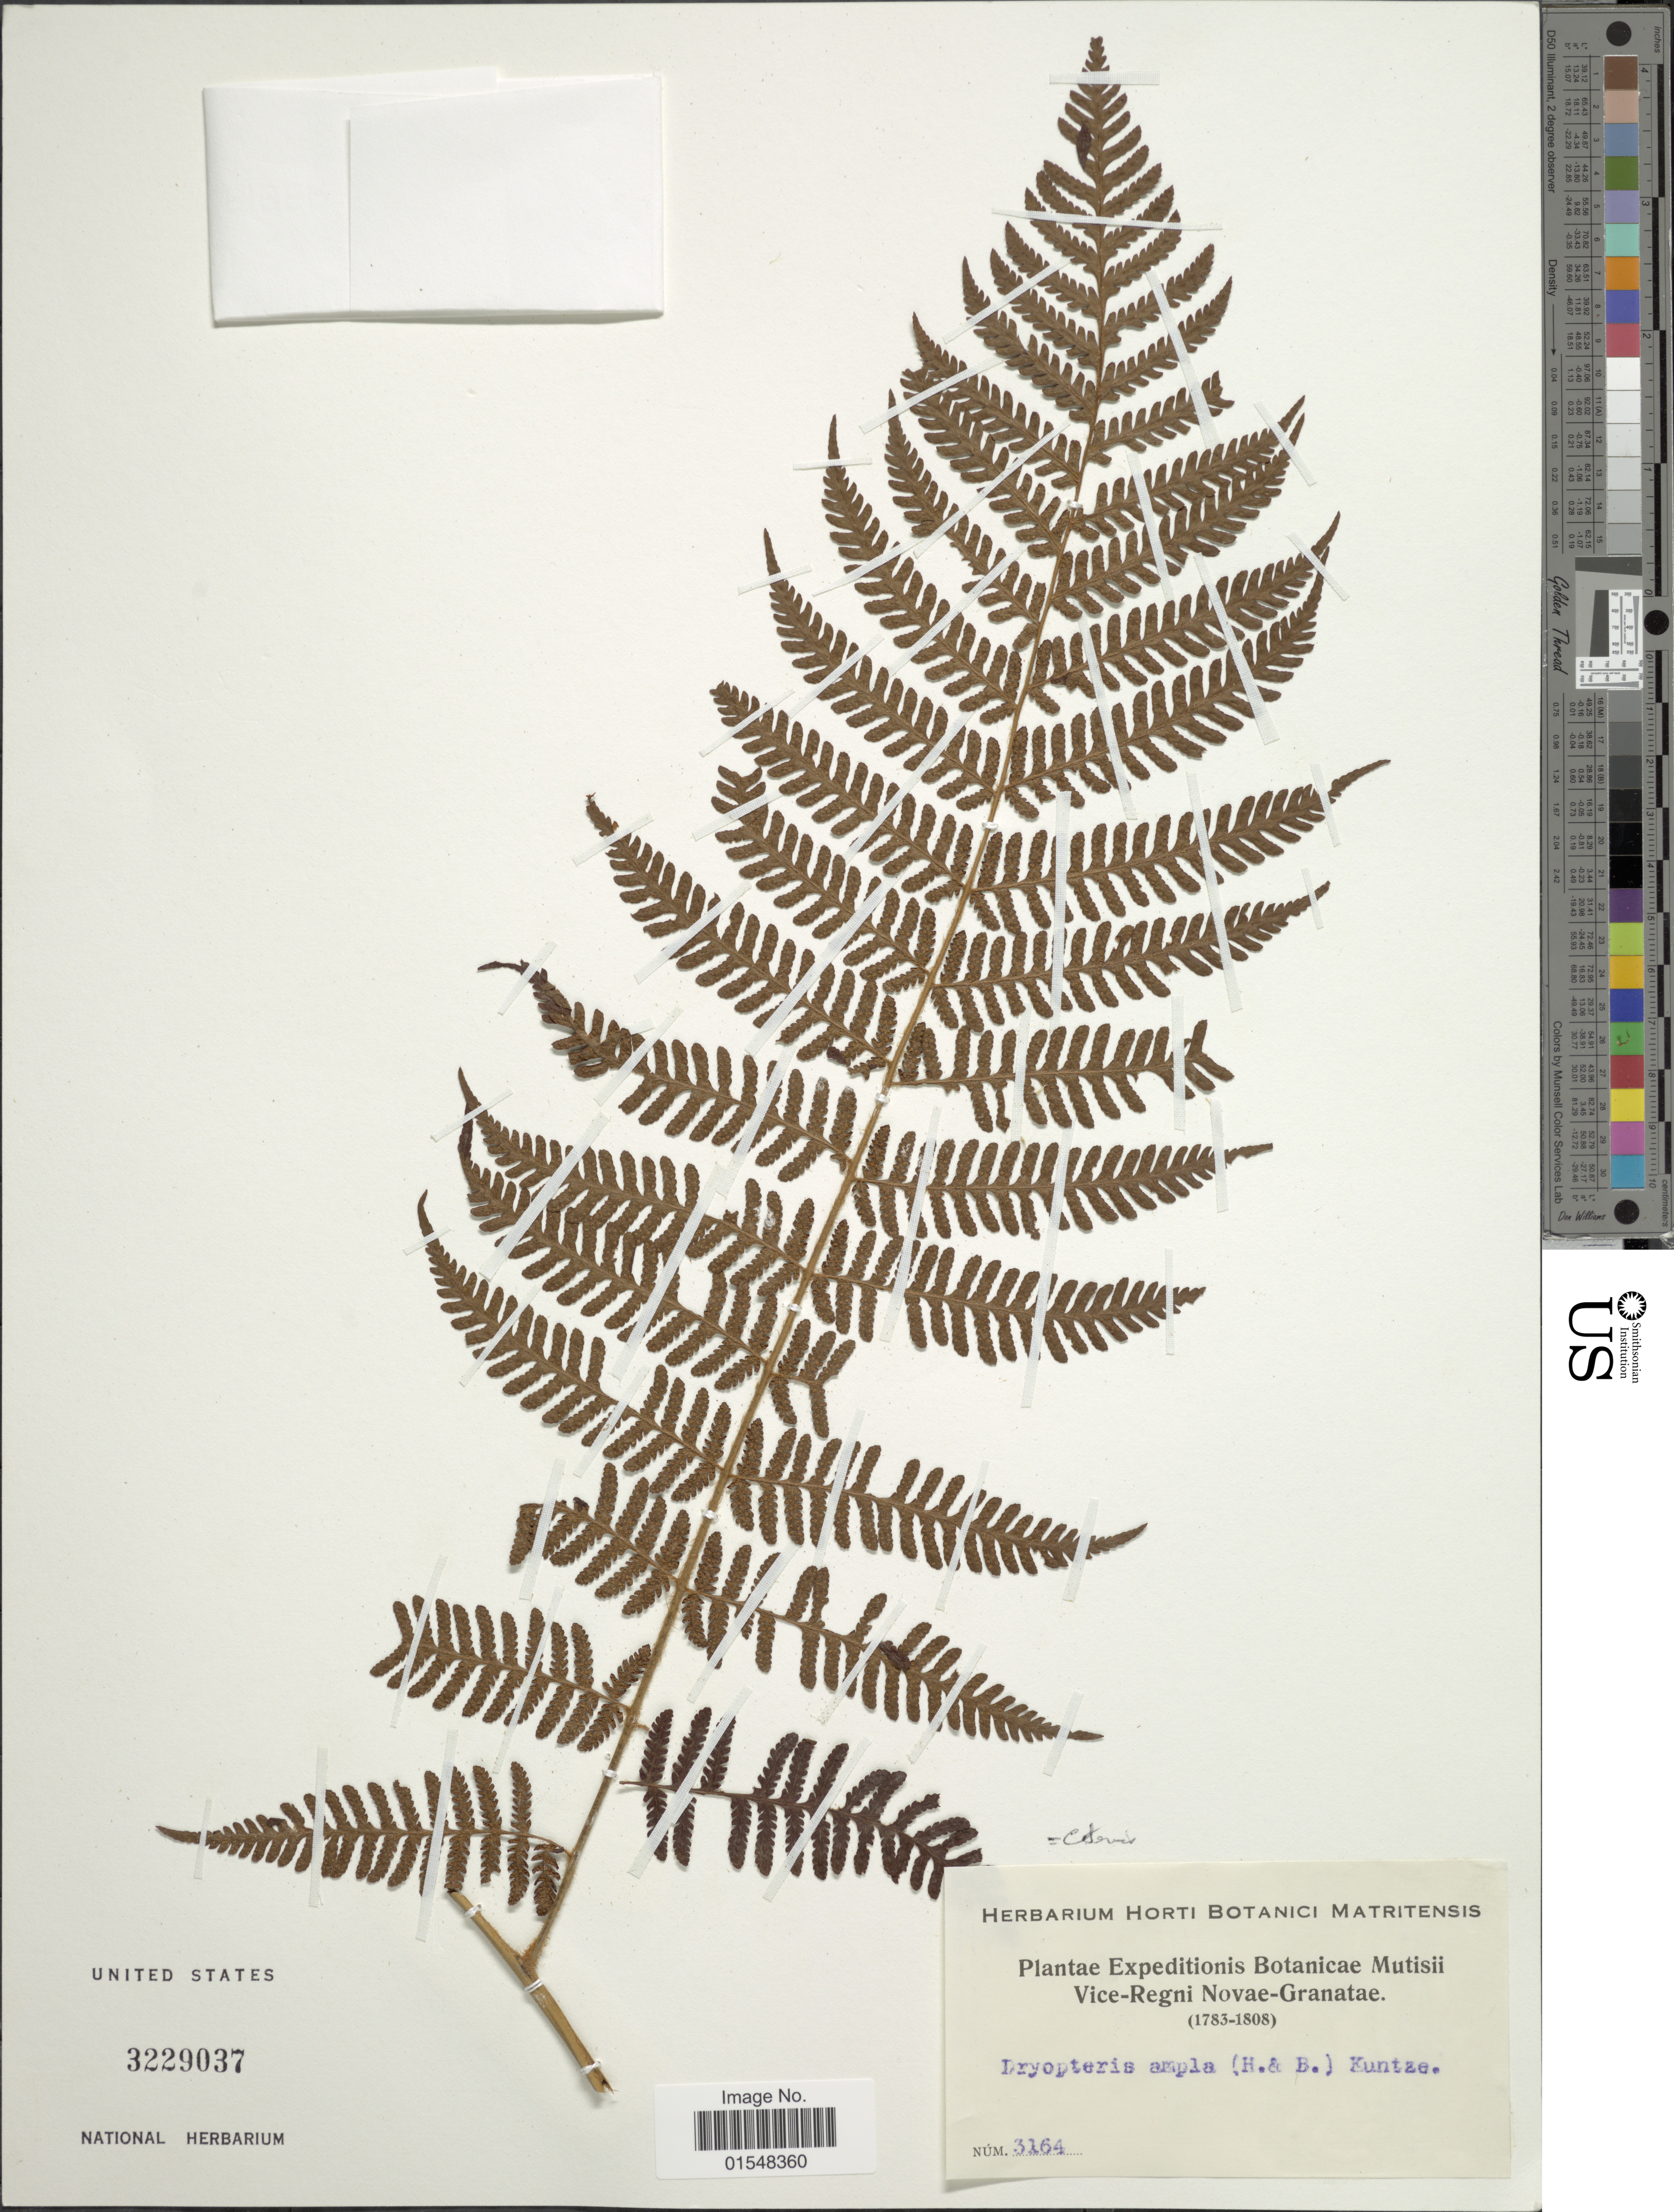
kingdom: Plantae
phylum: Tracheophyta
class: Polypodiopsida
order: Polypodiales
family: Dryopteridaceae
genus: Ctenitis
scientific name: Ctenitis sloanei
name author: (Poepp. ex Spreng.) C.V. Morton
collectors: Herbarium Horti Botanici Matritensis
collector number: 3164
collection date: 1783/1808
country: Colombia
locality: Vici- Regni Novae- Granatae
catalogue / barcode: US 3229037